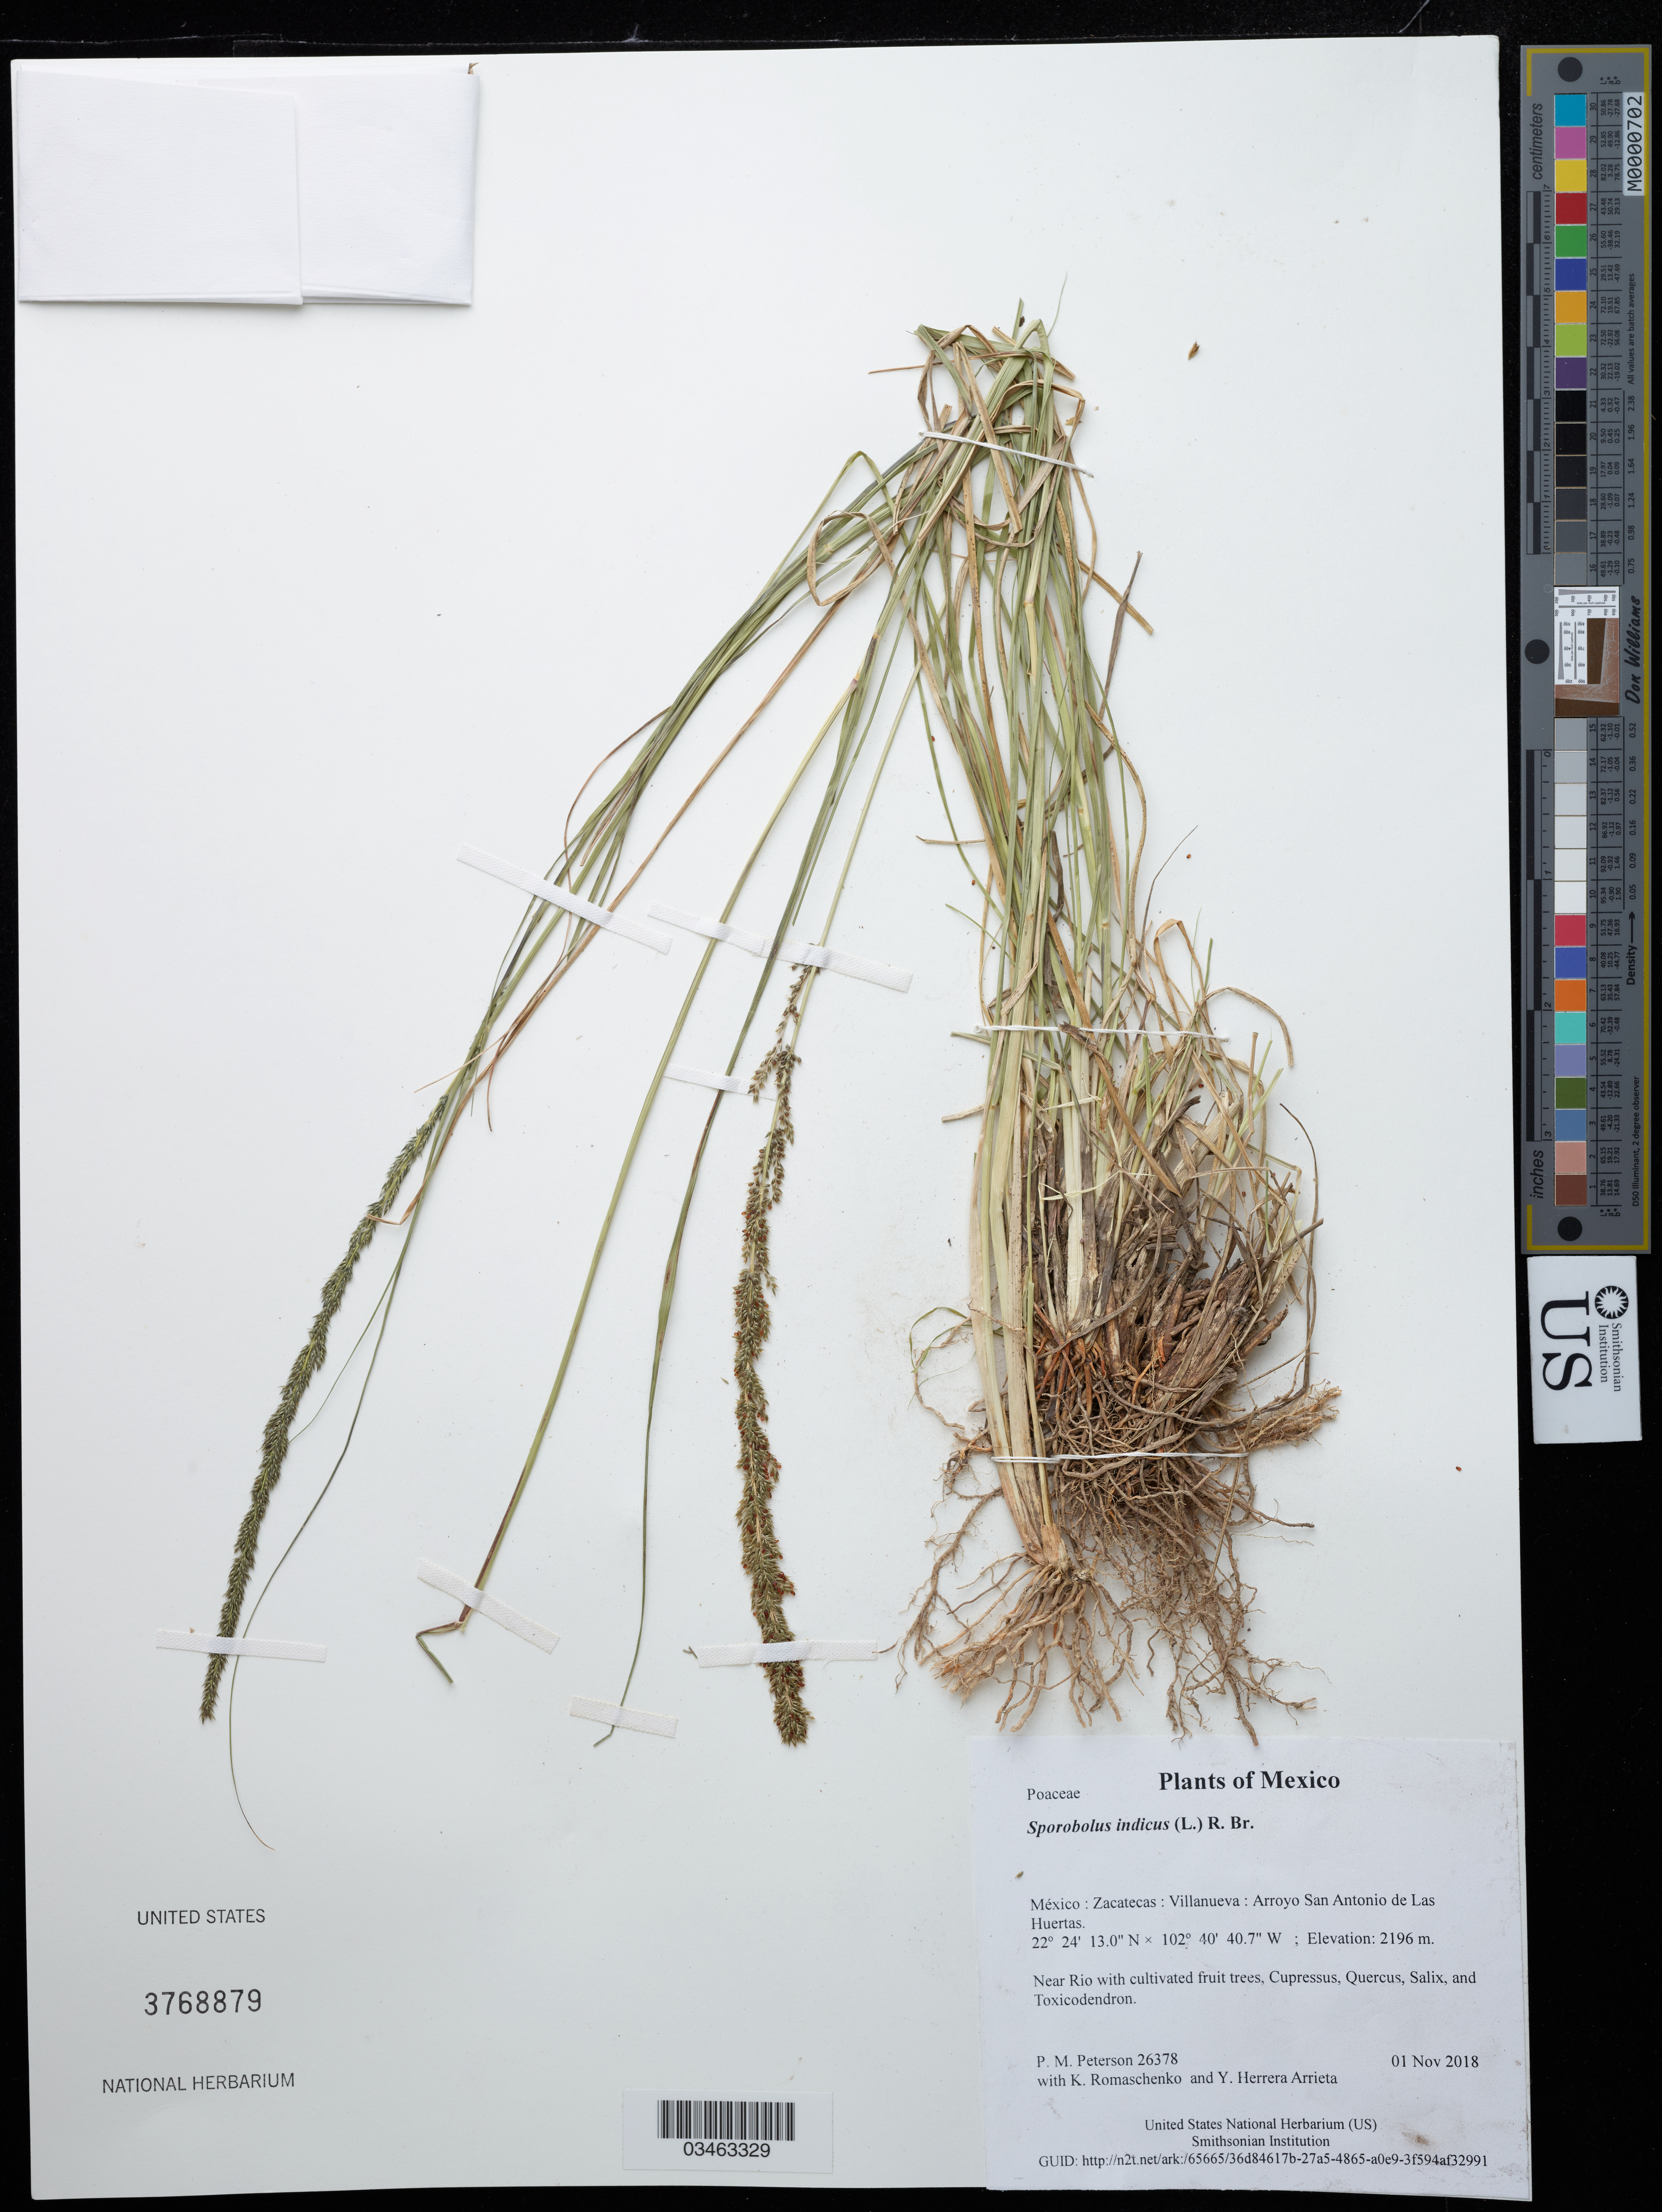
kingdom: Plantae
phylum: Tracheophyta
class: Liliopsida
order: Poales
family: Poaceae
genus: Sporobolus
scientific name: Sporobolus indicus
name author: (L.) R. Br.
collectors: P. M. Peterson, K. Romaschenko & Y. Herrera Arrieta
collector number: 26378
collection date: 2018-11-01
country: México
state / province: Zacatecas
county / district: Villanueva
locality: Arroyo San Antonio de Las Huertas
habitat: Near Rio with cultivated fruit trees, Cupressus, Quercus, Salix, and Toxicodendron.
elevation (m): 2196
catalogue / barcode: US 3768879